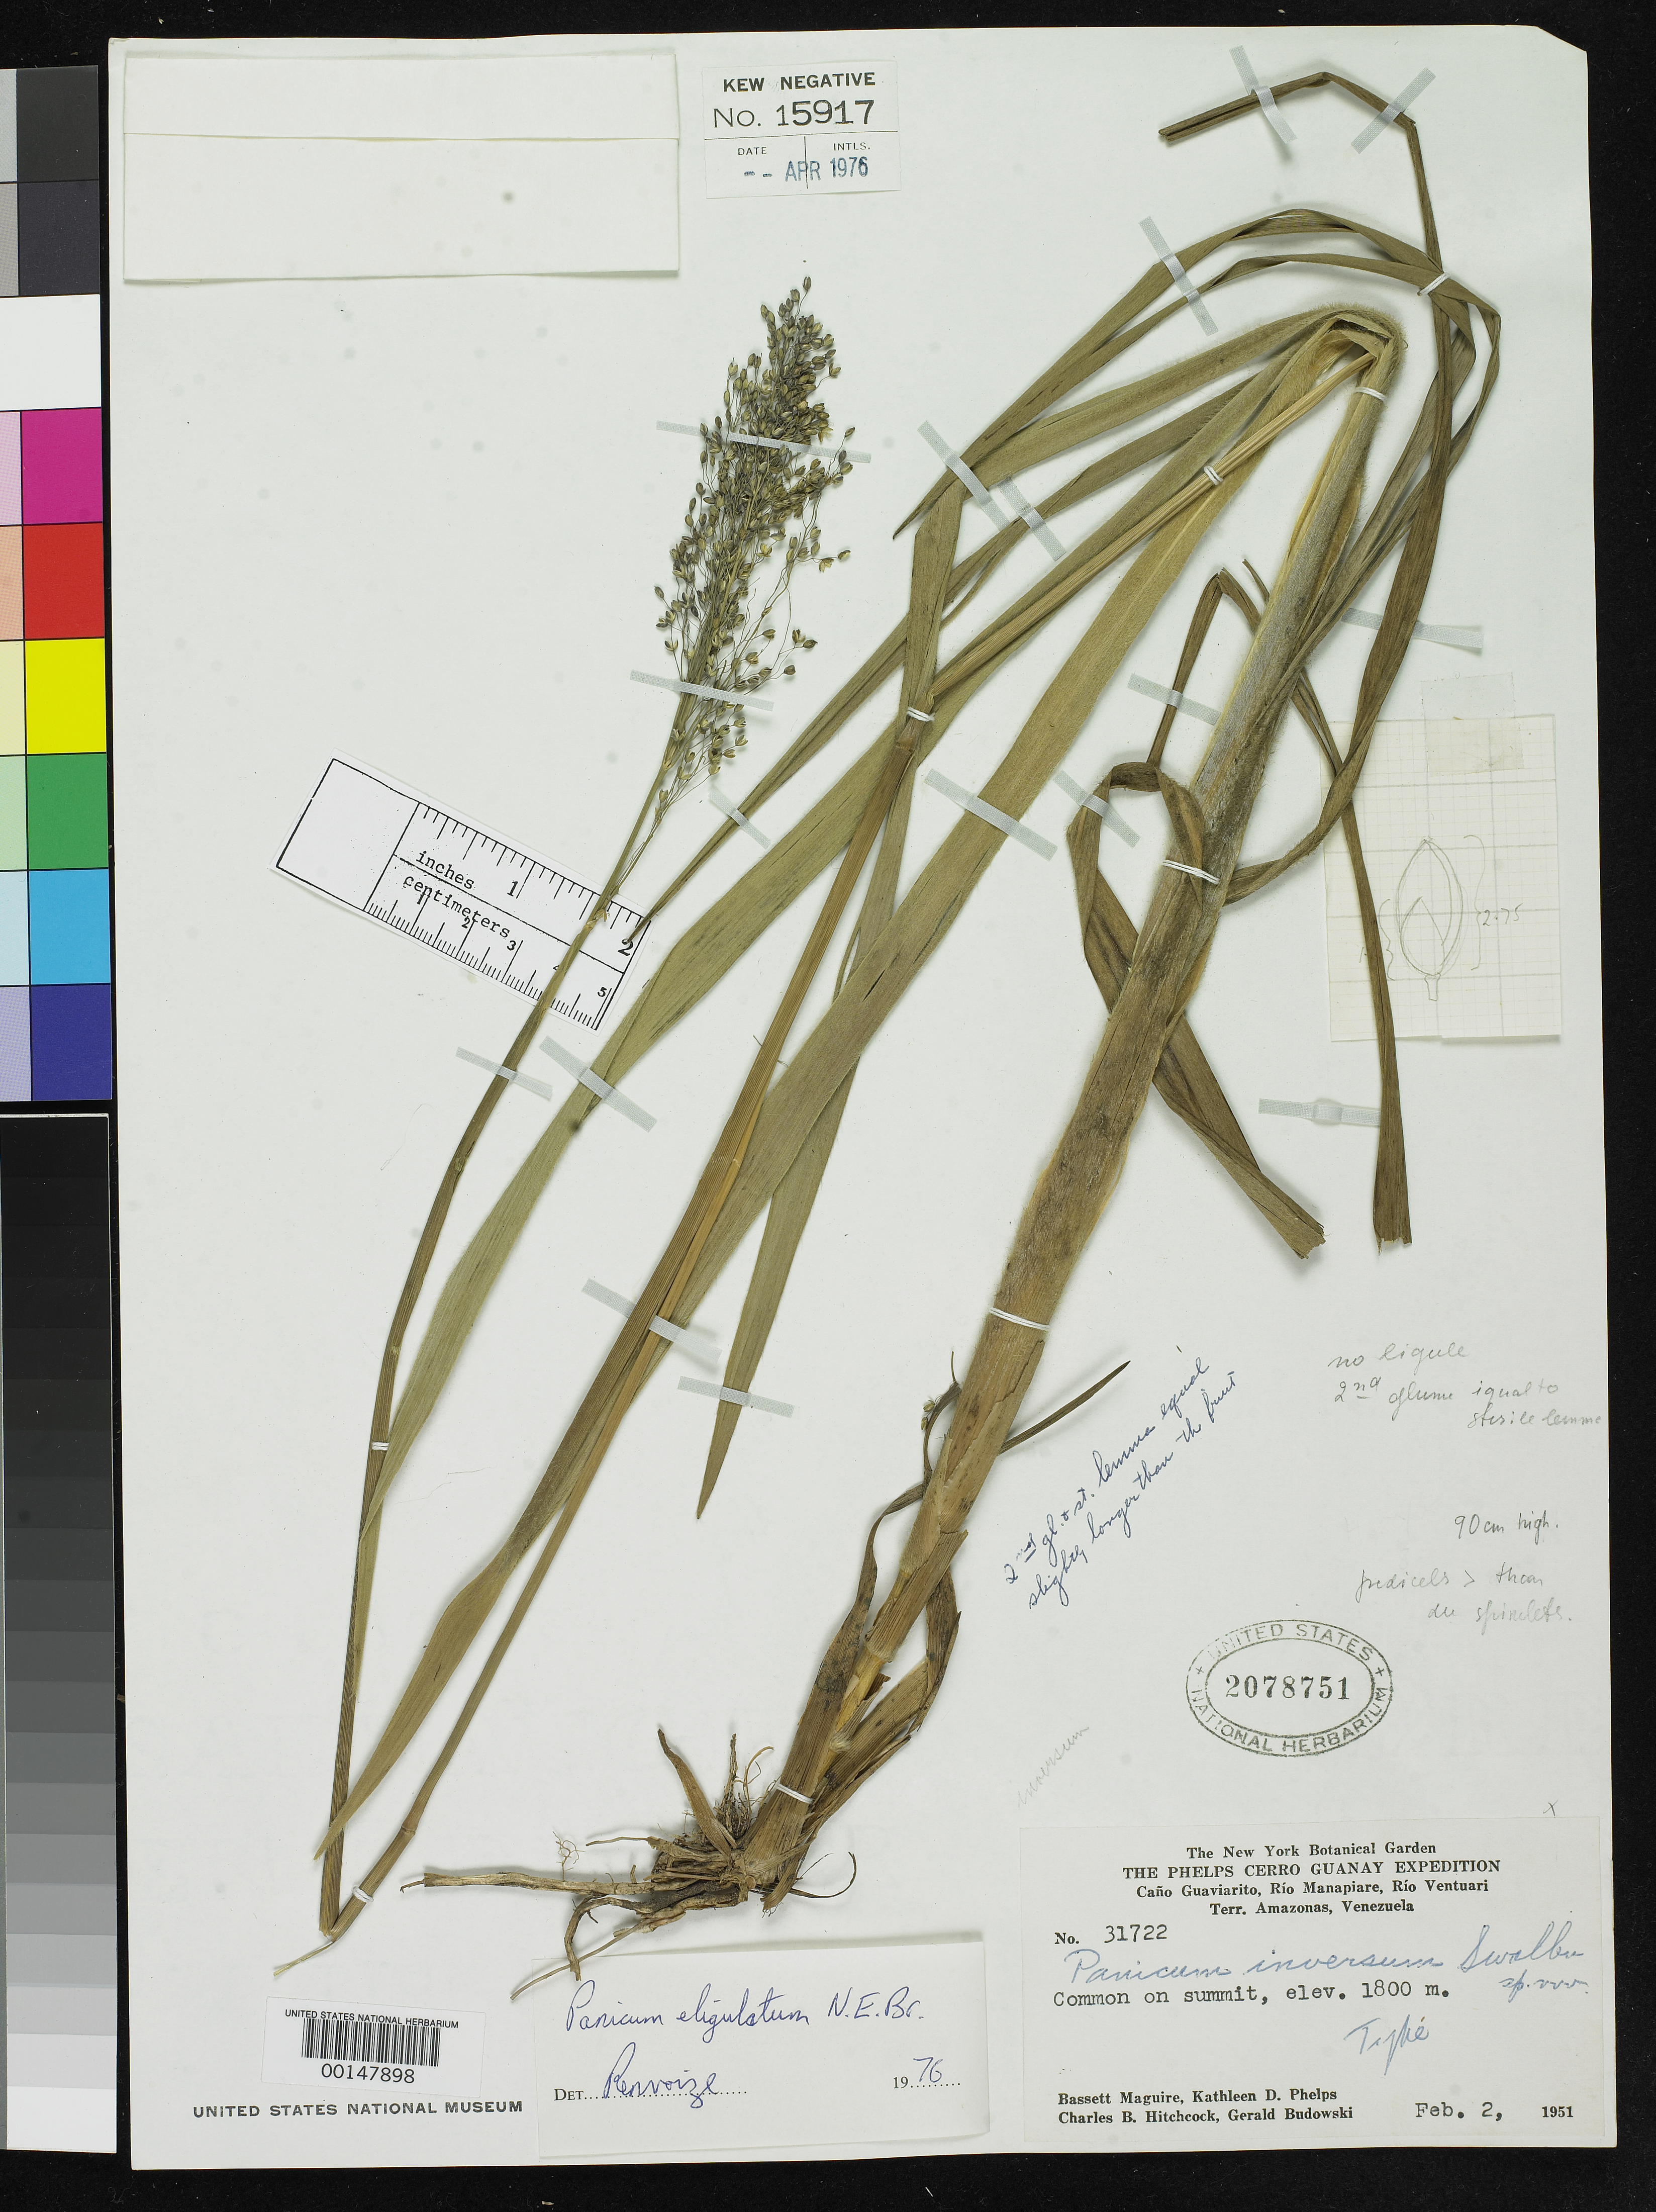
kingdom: Plantae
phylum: Tracheophyta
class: Liliopsida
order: Poales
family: Poaceae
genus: Panicum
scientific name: Panicum inversum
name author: Swallen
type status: Holotype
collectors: B. Maguire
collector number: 31722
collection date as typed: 02 Feb 1951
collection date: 1951-02-02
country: Venezuela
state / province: Amazonas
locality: Cano Guaviarito, Rio Manapiare, Rio Ventuari; alt. 1800m.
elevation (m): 1800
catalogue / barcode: US 2078751